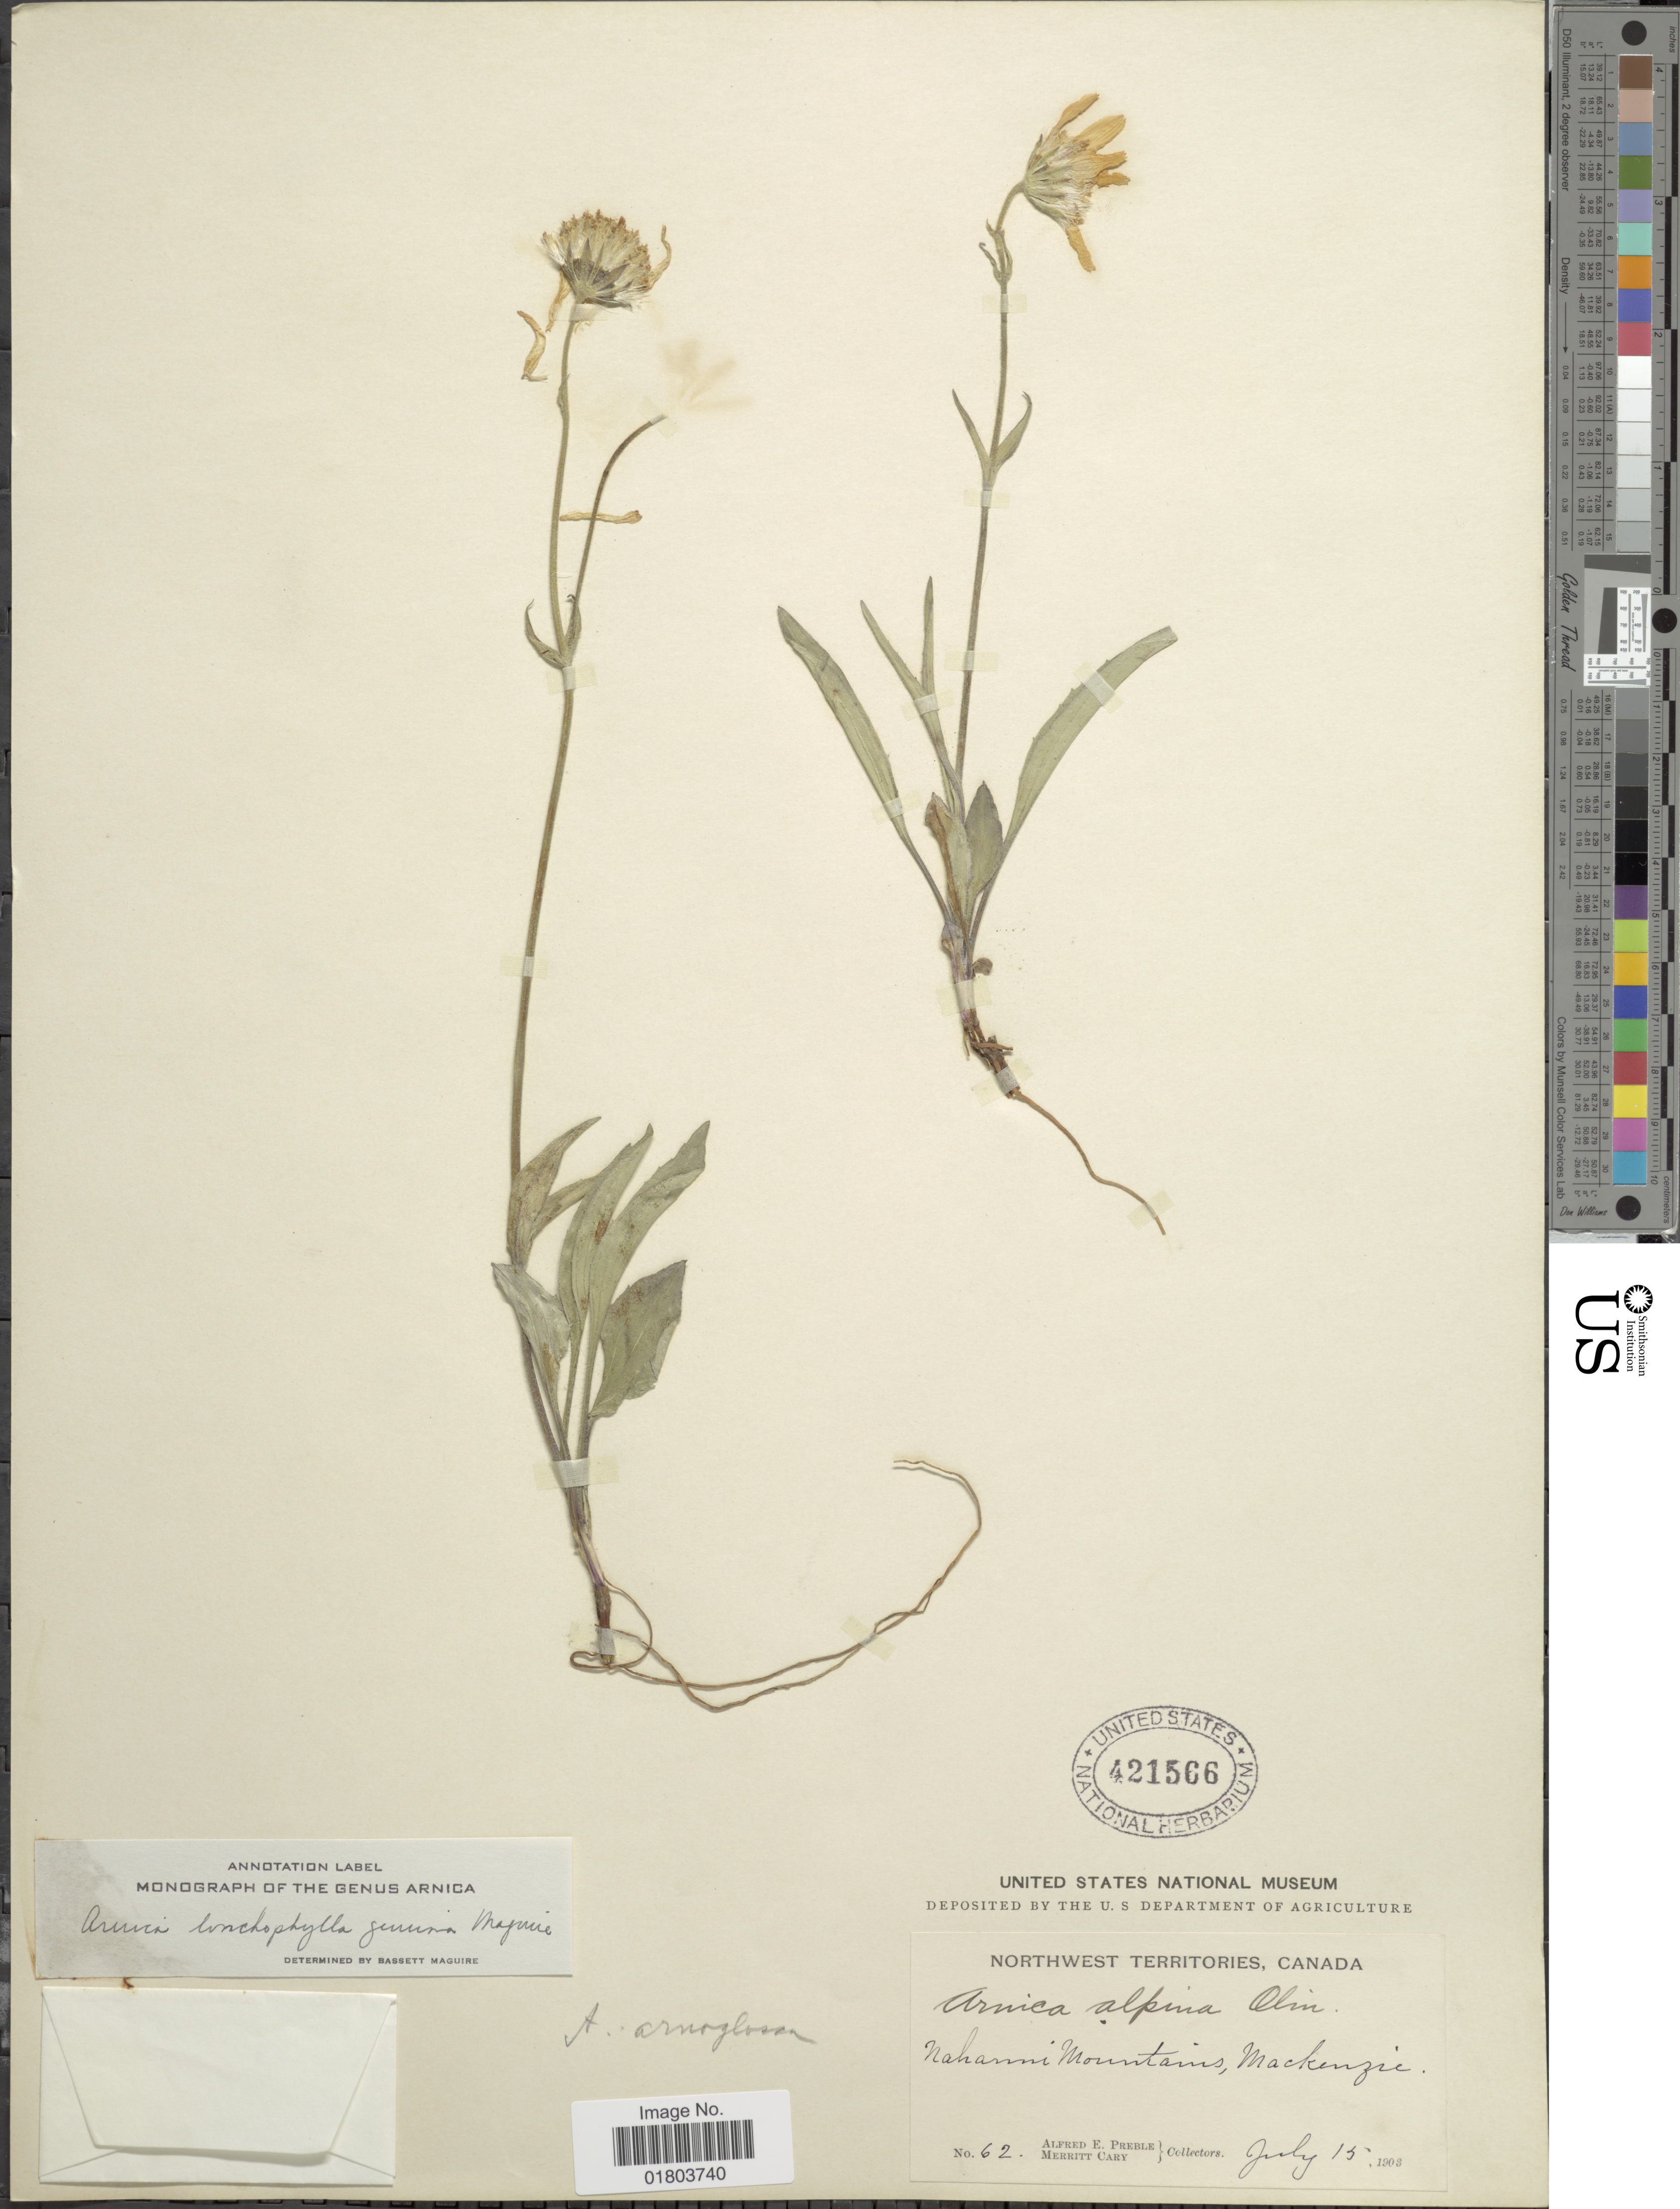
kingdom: Plantae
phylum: Tracheophyta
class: Magnoliopsida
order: Asterales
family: Asteraceae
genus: Arnica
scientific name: Arnica lonchophylla subsp. chionopappa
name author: (Fernald) Maguire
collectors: A. Preble & M. Cary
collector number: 62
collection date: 1903-07-15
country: Canada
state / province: Northwest Territories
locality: Nahanni Mountains, Mackenzie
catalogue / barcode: US 421566